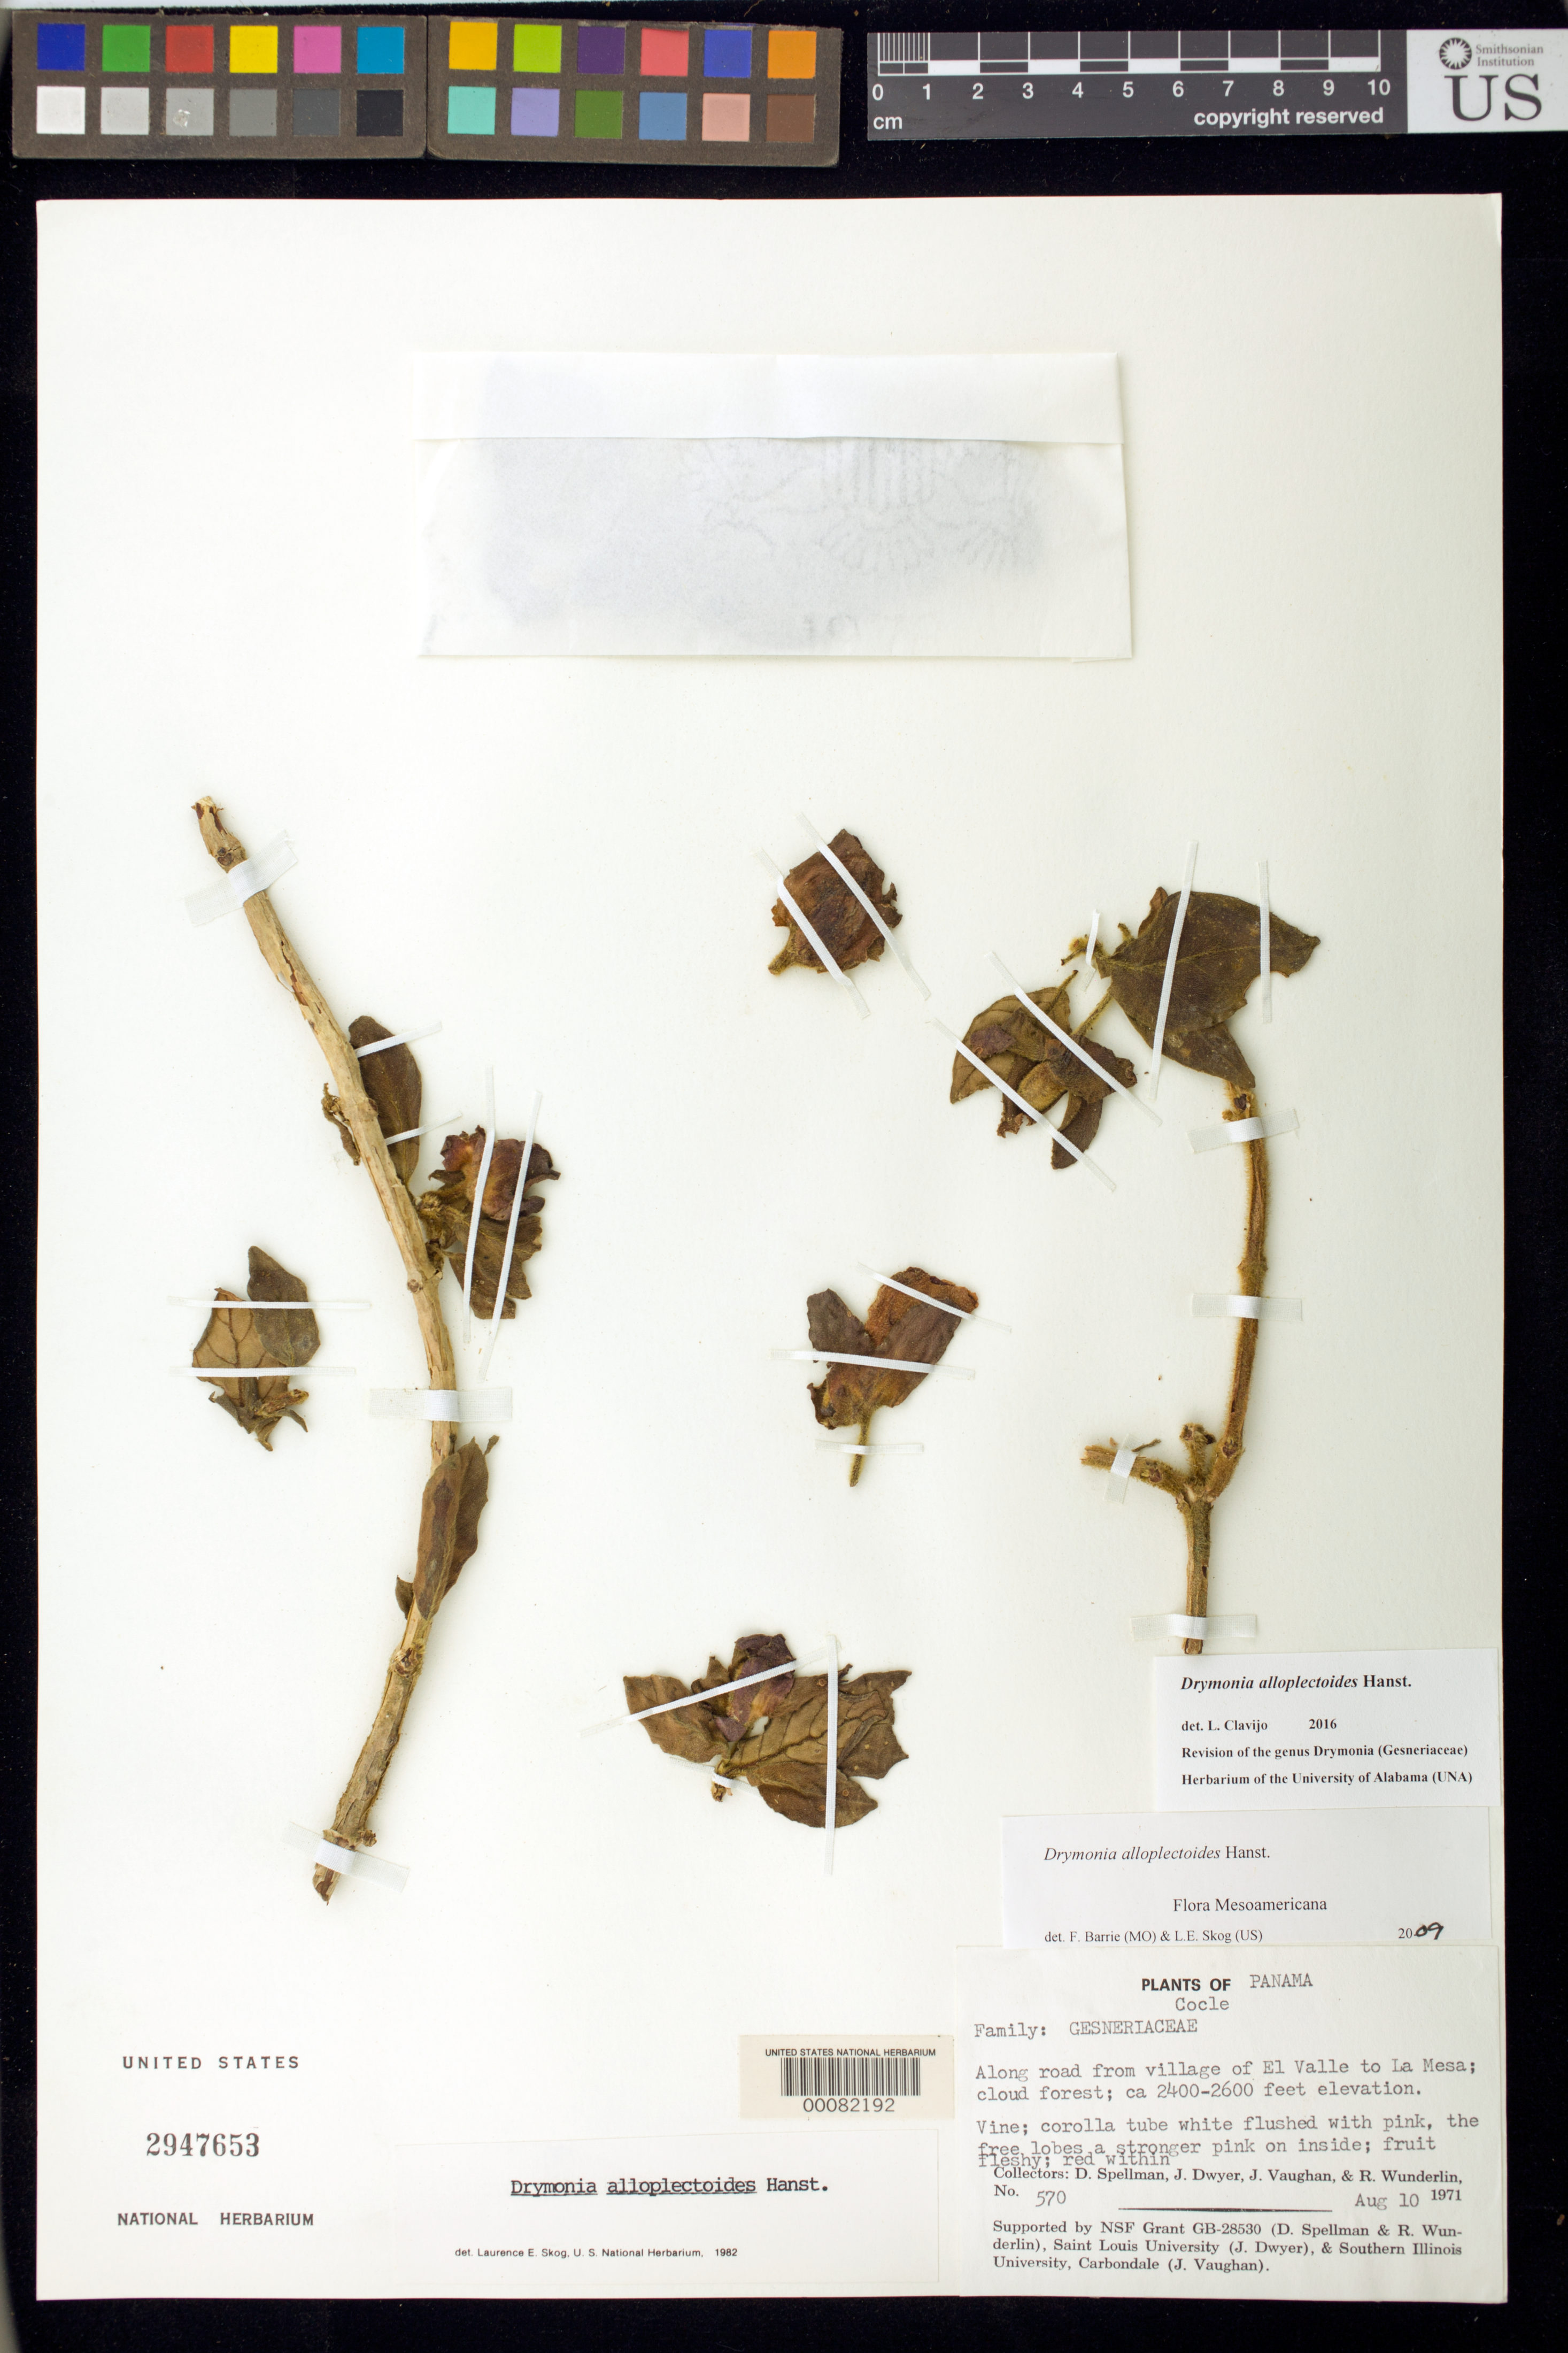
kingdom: Plantae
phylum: Tracheophyta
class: Magnoliopsida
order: Lamiales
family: Gesneriaceae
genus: Drymonia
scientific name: Drymonia alloplectoides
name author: Hanst.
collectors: D. Spellman, J. Dwyer, J. Vaughan & R. P. Wunderlin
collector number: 570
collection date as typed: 10 Aug 1971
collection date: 1971-08-10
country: Panama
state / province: Coclé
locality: Along road from village of El Valle to La Mesa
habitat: Cloud forest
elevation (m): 732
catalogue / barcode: US 2947653